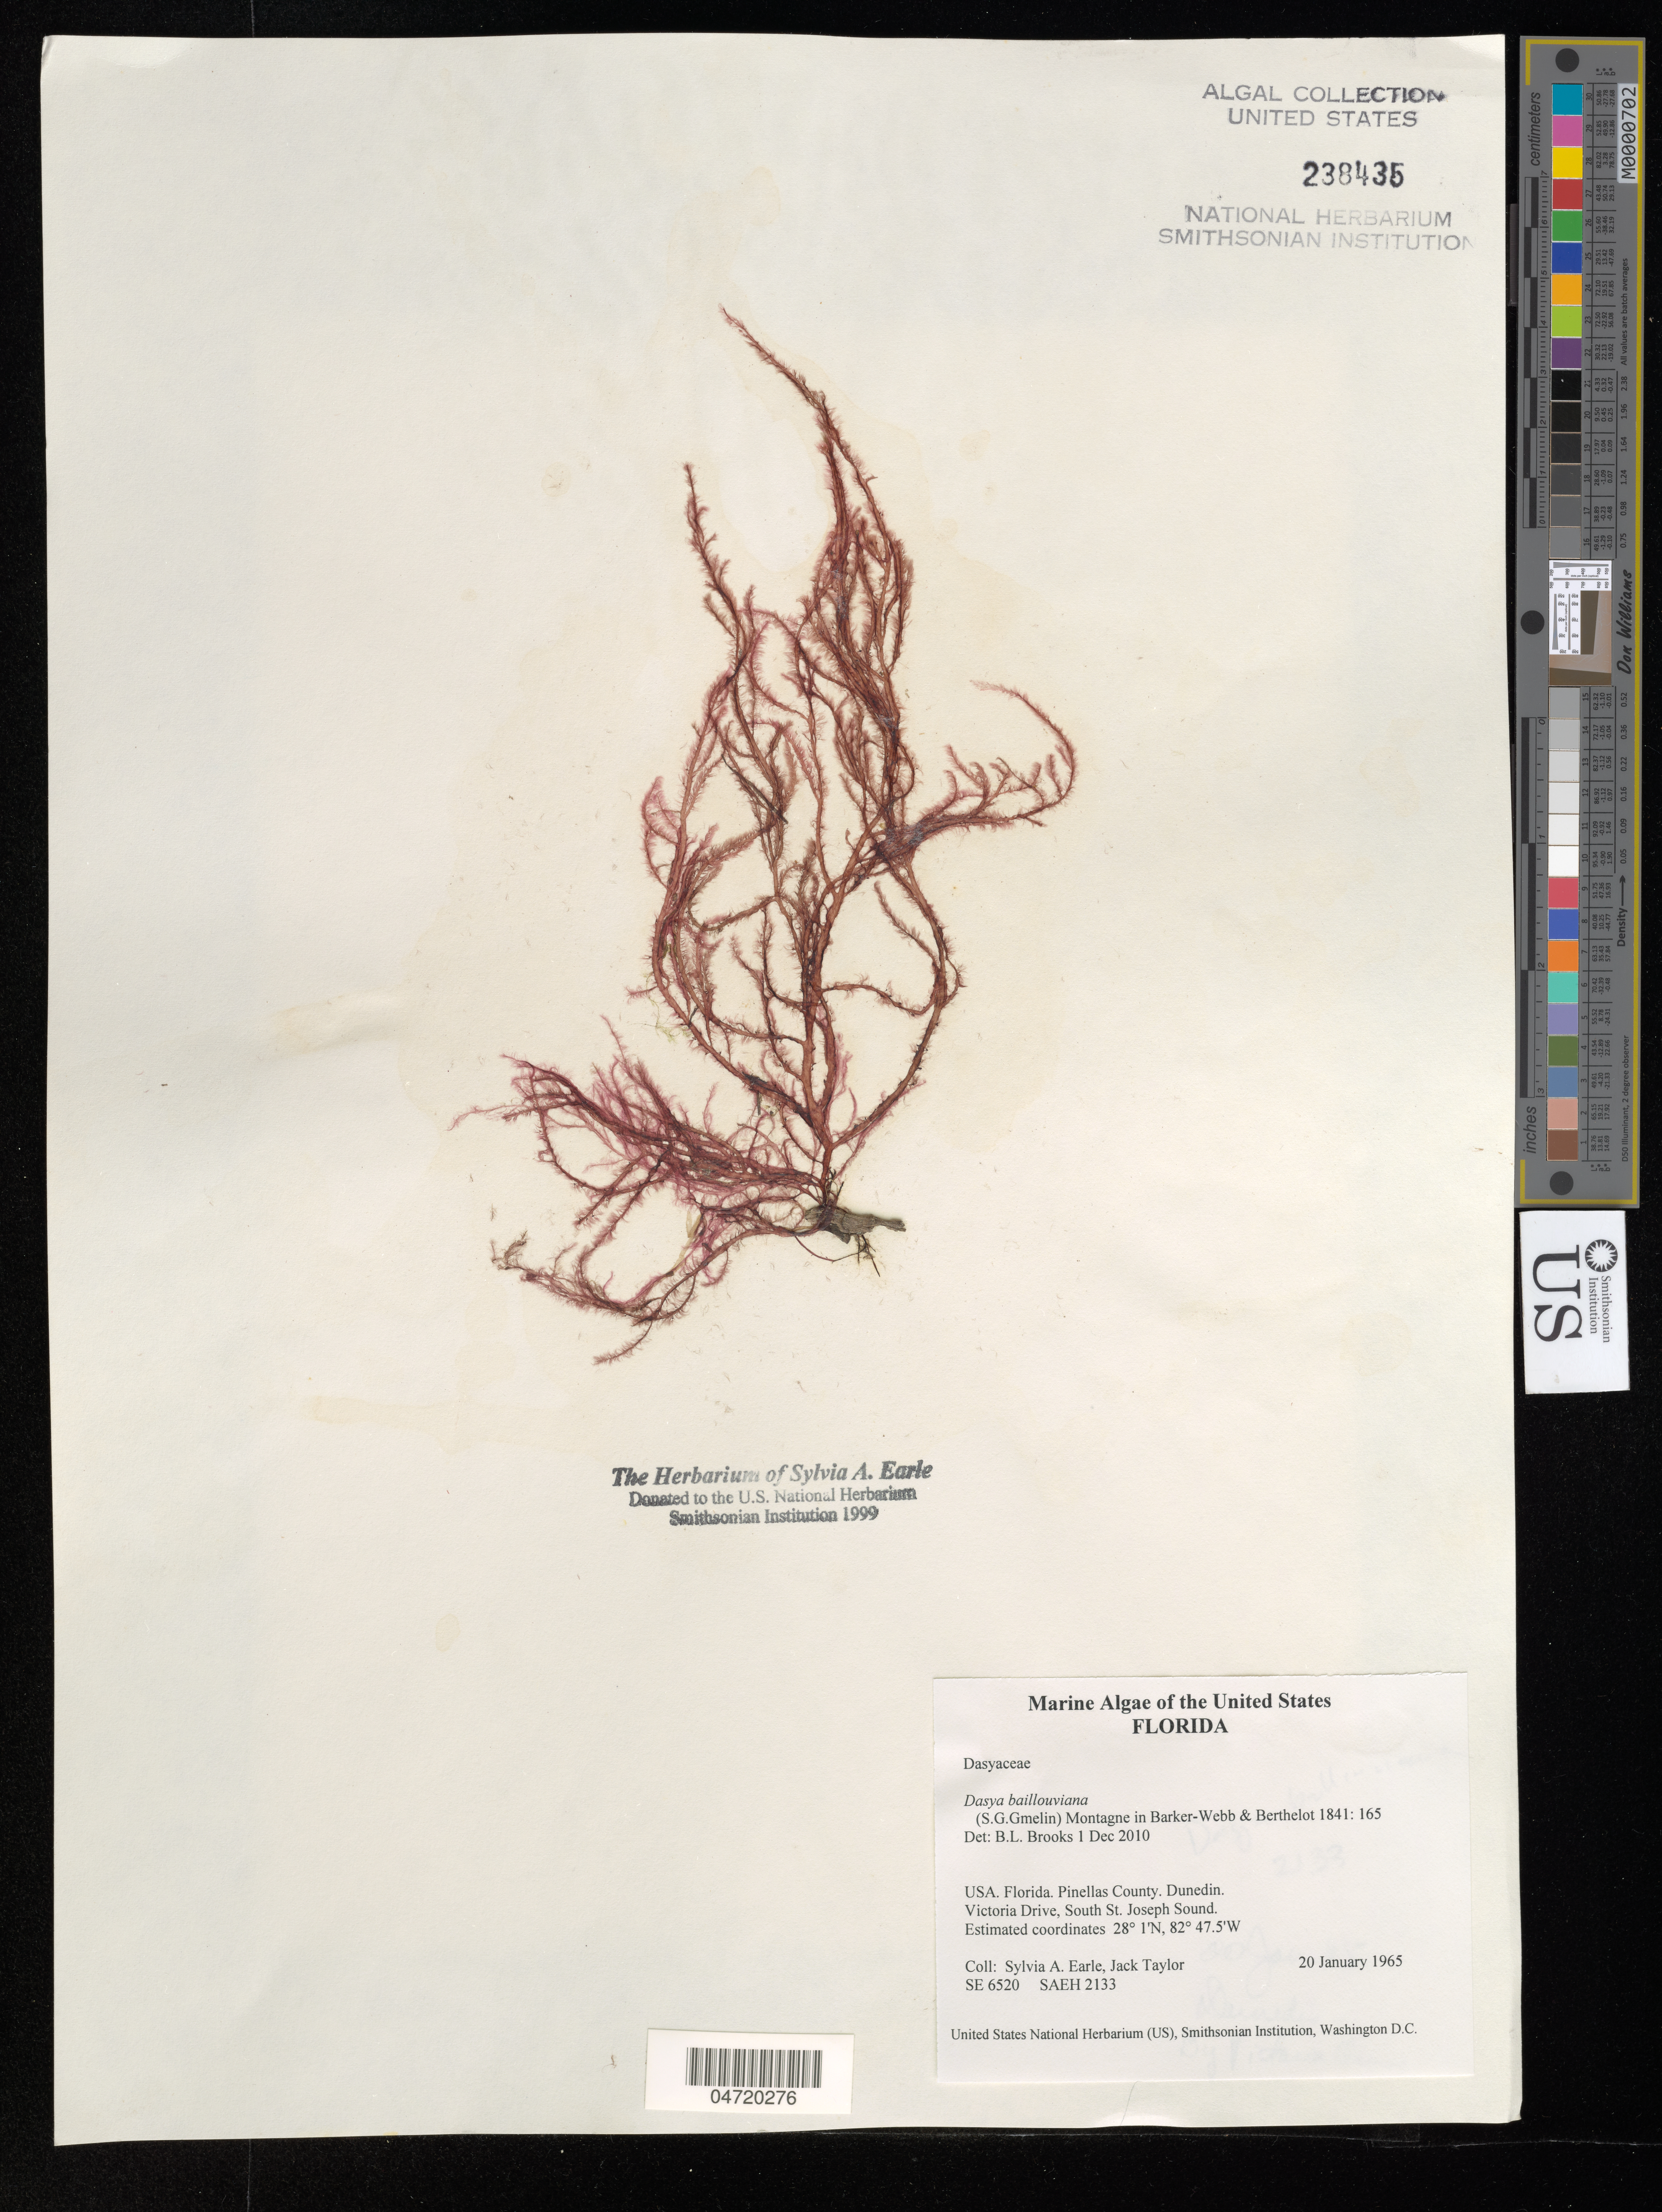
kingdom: Plantae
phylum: Rhodophyta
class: Florideophyceae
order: Ceramiales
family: Dasyaceae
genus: Dasya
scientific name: Dasya pedicellata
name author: (C. Agardh) C. Agardh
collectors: S. A. Earle & J. Taylor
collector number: SE6520/SAEH2133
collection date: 1965-01-20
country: United States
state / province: Florida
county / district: Pinellas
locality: Pinellas County. Dunedin. Victoria Drive, South St. Joseph Sound.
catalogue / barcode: US 238435